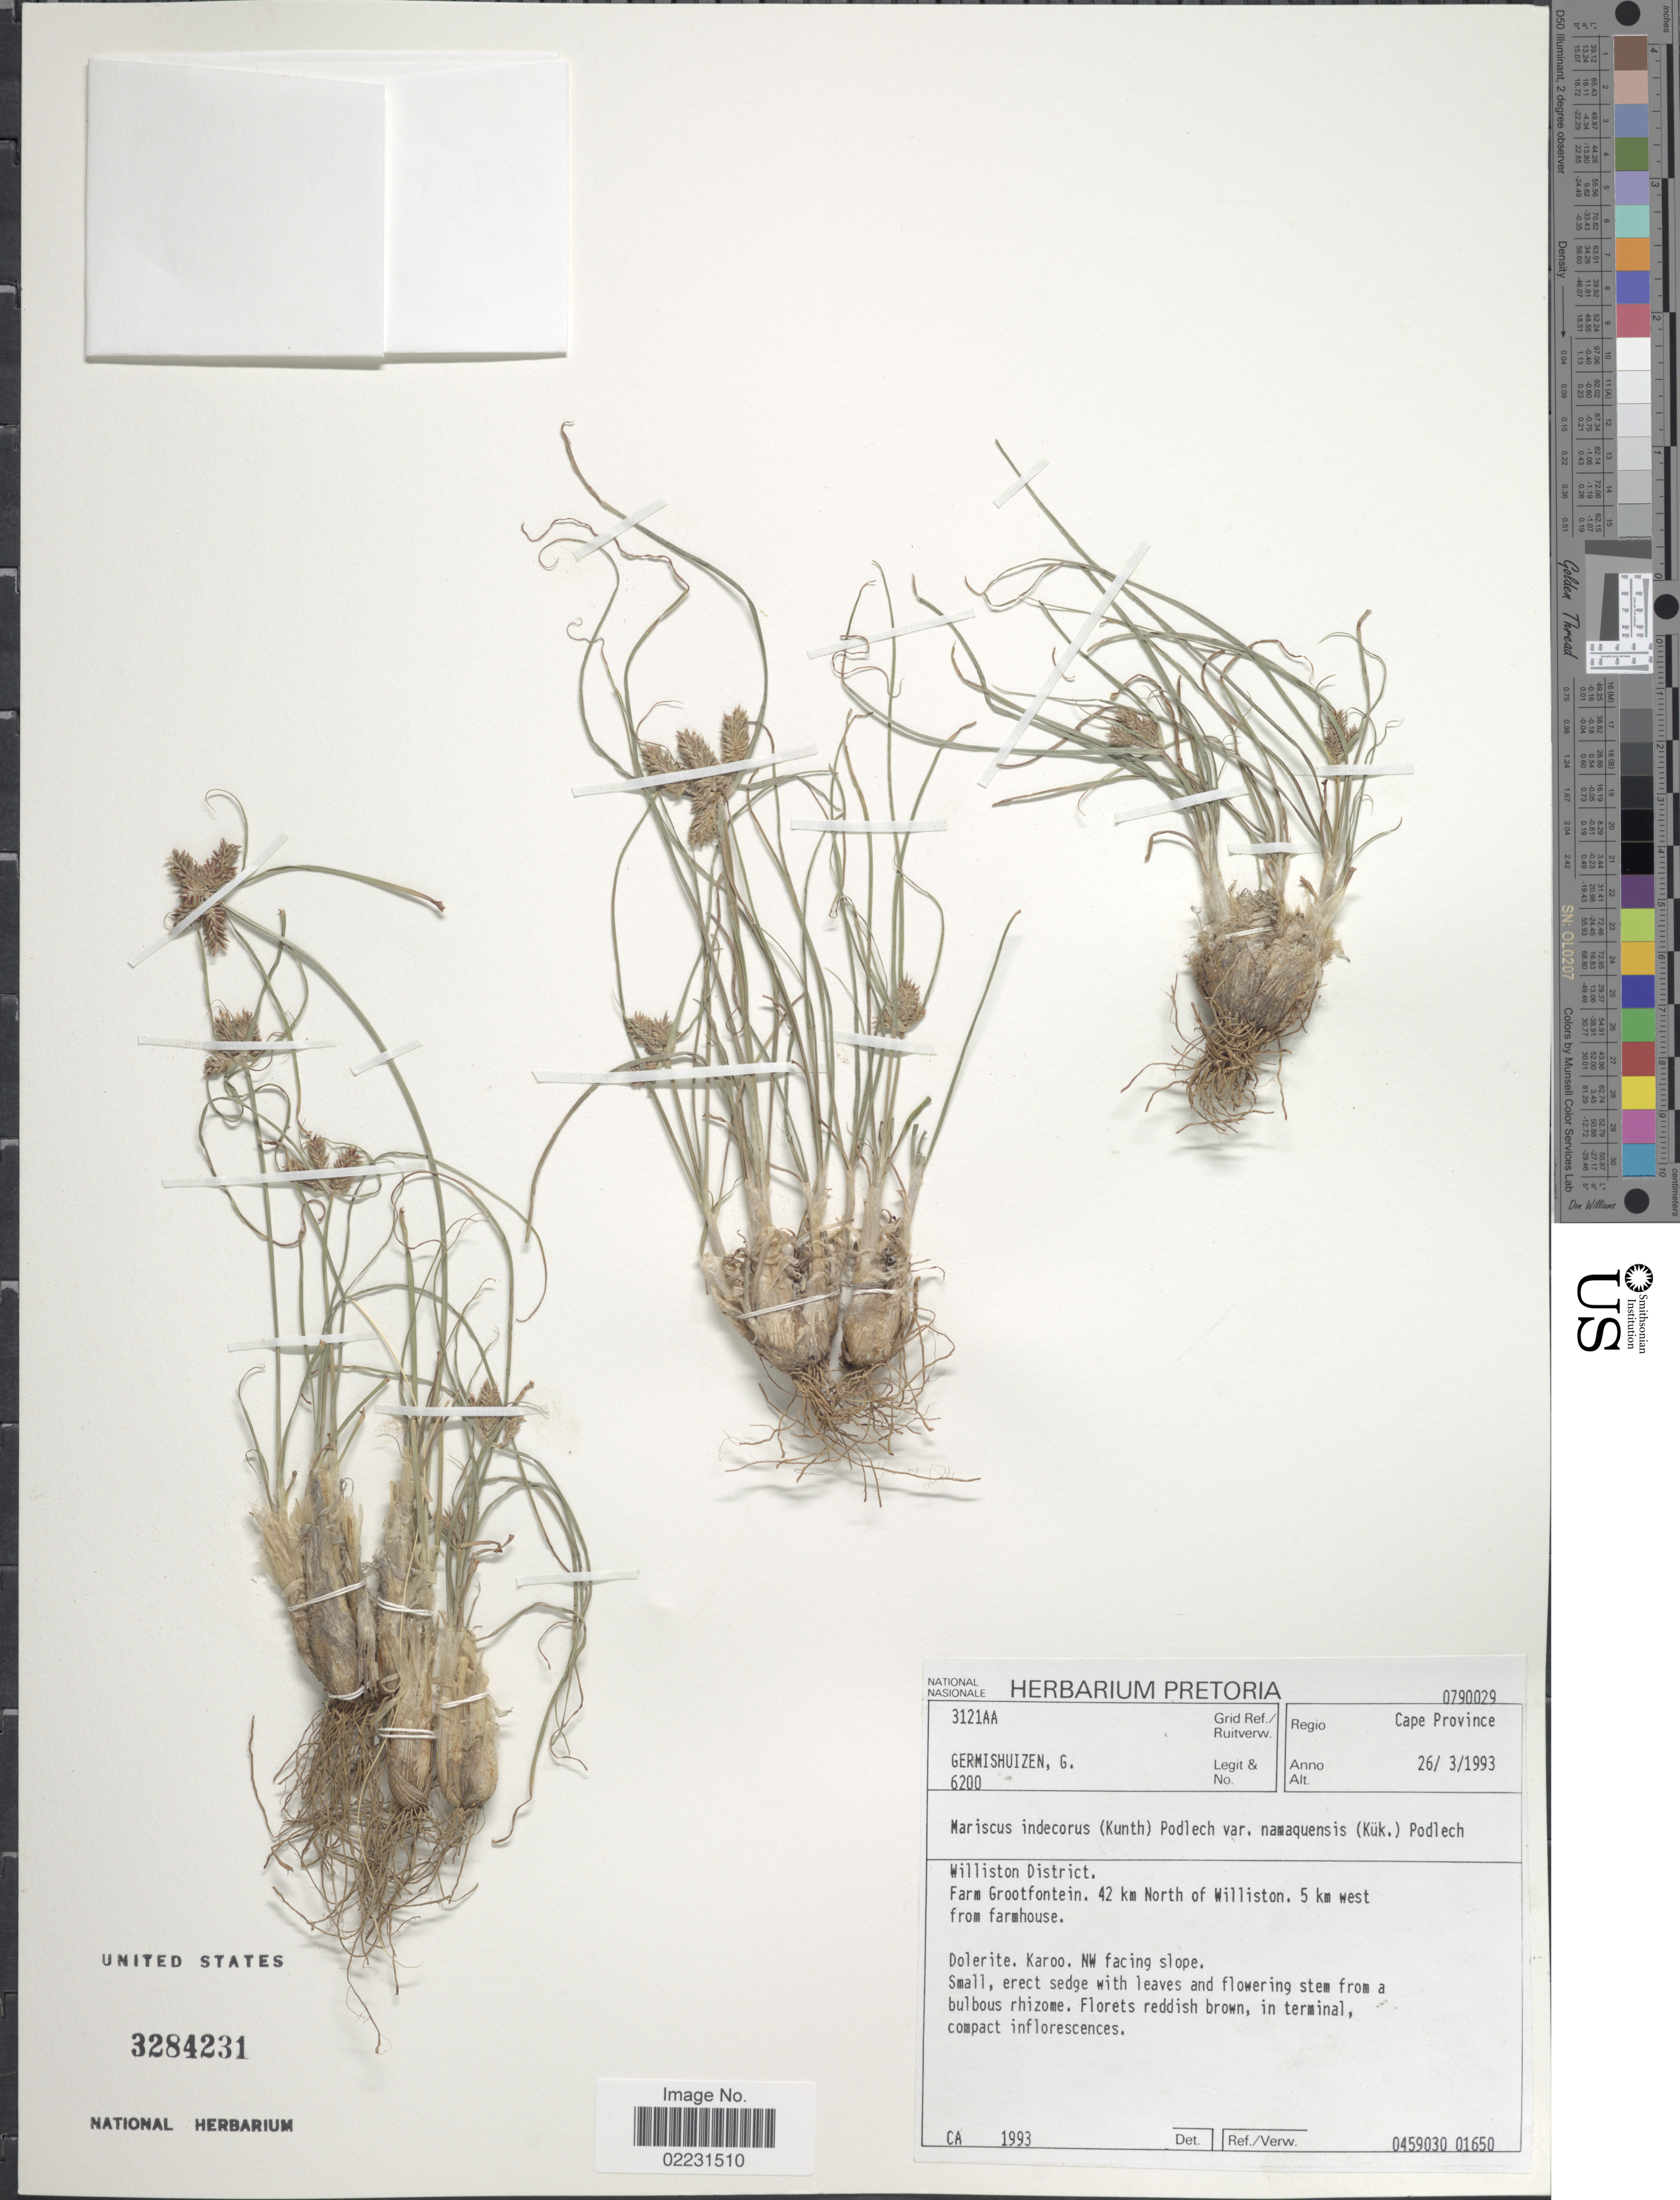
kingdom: Plantae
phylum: Tracheophyta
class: Liliopsida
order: Poales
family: Cyperaceae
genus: Cyperus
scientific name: Cyperus indecorus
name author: Kunth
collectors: G. Germishuizen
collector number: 6200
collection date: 1993-03-26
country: South Africa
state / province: Northern Cape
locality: Regio Cape Province. Williston District , Farm Grootfontein, 42 km North of Williston. 5 km west from farmhouse.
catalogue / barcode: US 3284231